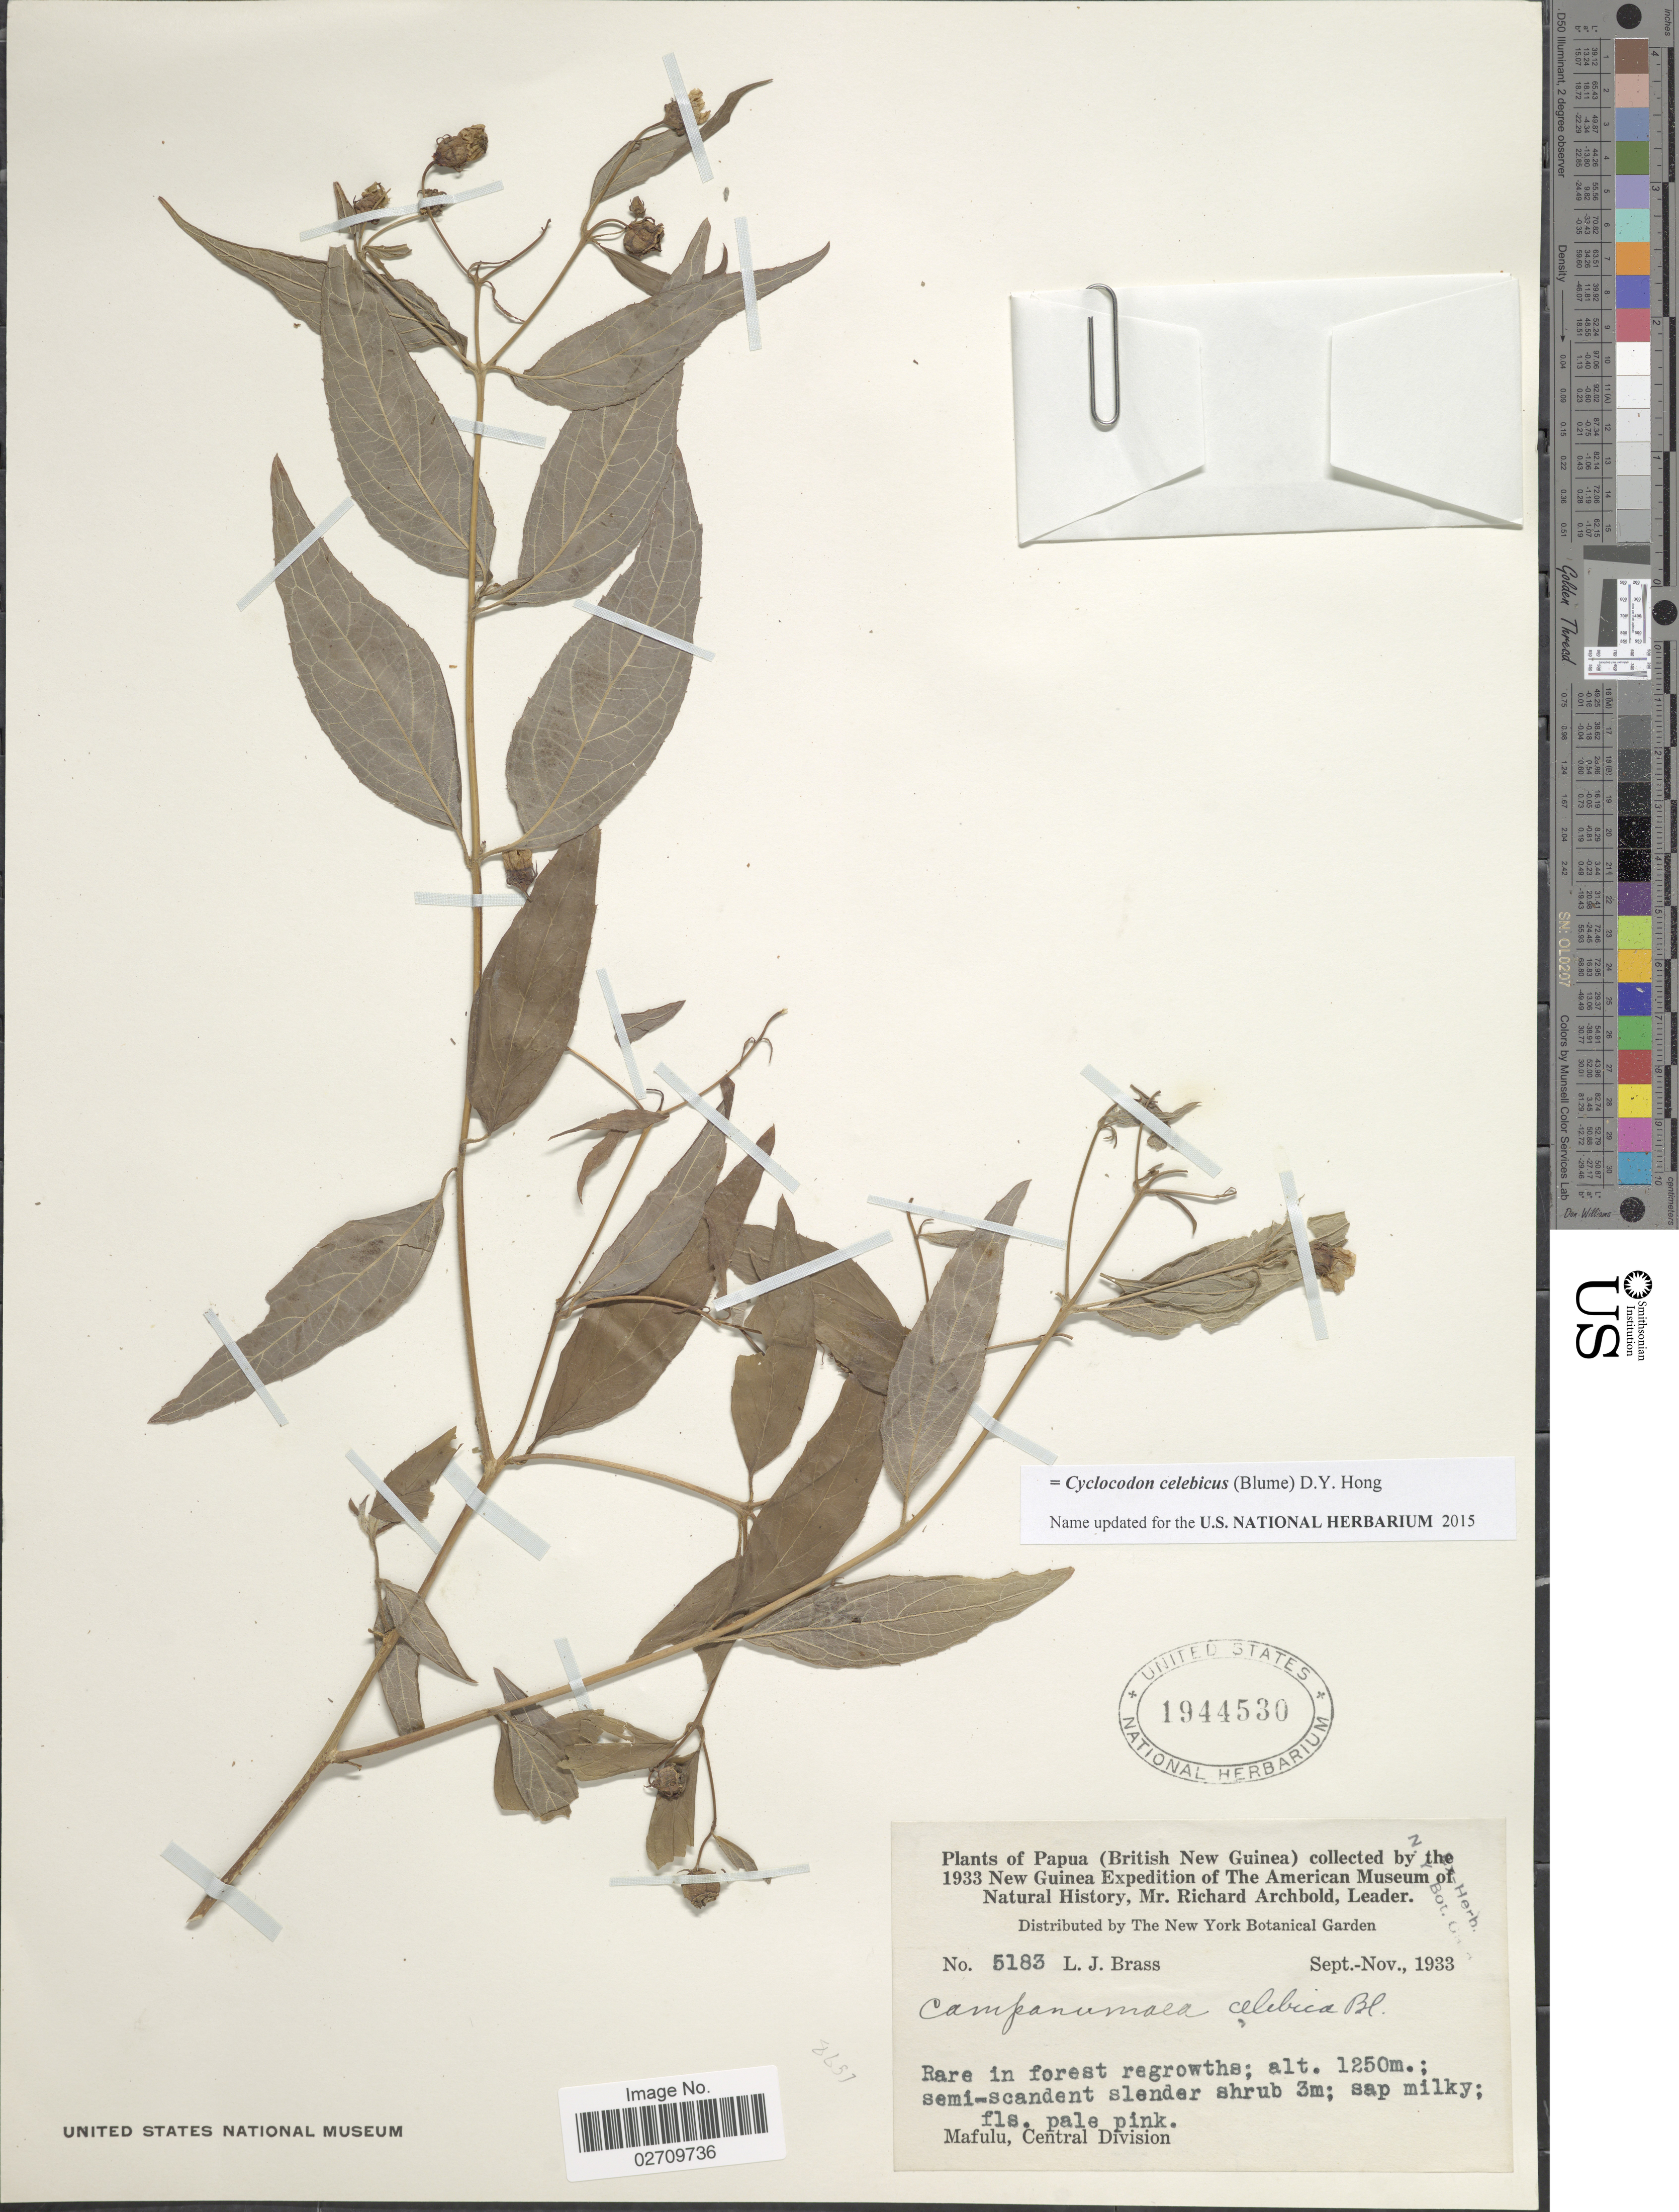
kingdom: Plantae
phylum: Tracheophyta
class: Magnoliopsida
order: Asterales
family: Campanulaceae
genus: Cyclocodon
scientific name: Cyclocodon celebicus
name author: (Blume) D.Y. Hong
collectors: L. J. Brass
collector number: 5183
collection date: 1933-09/1933-11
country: Papua New Guinea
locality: Papua (British New Guinea), Mafulu, Central Division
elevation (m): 1250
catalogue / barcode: US 1944530